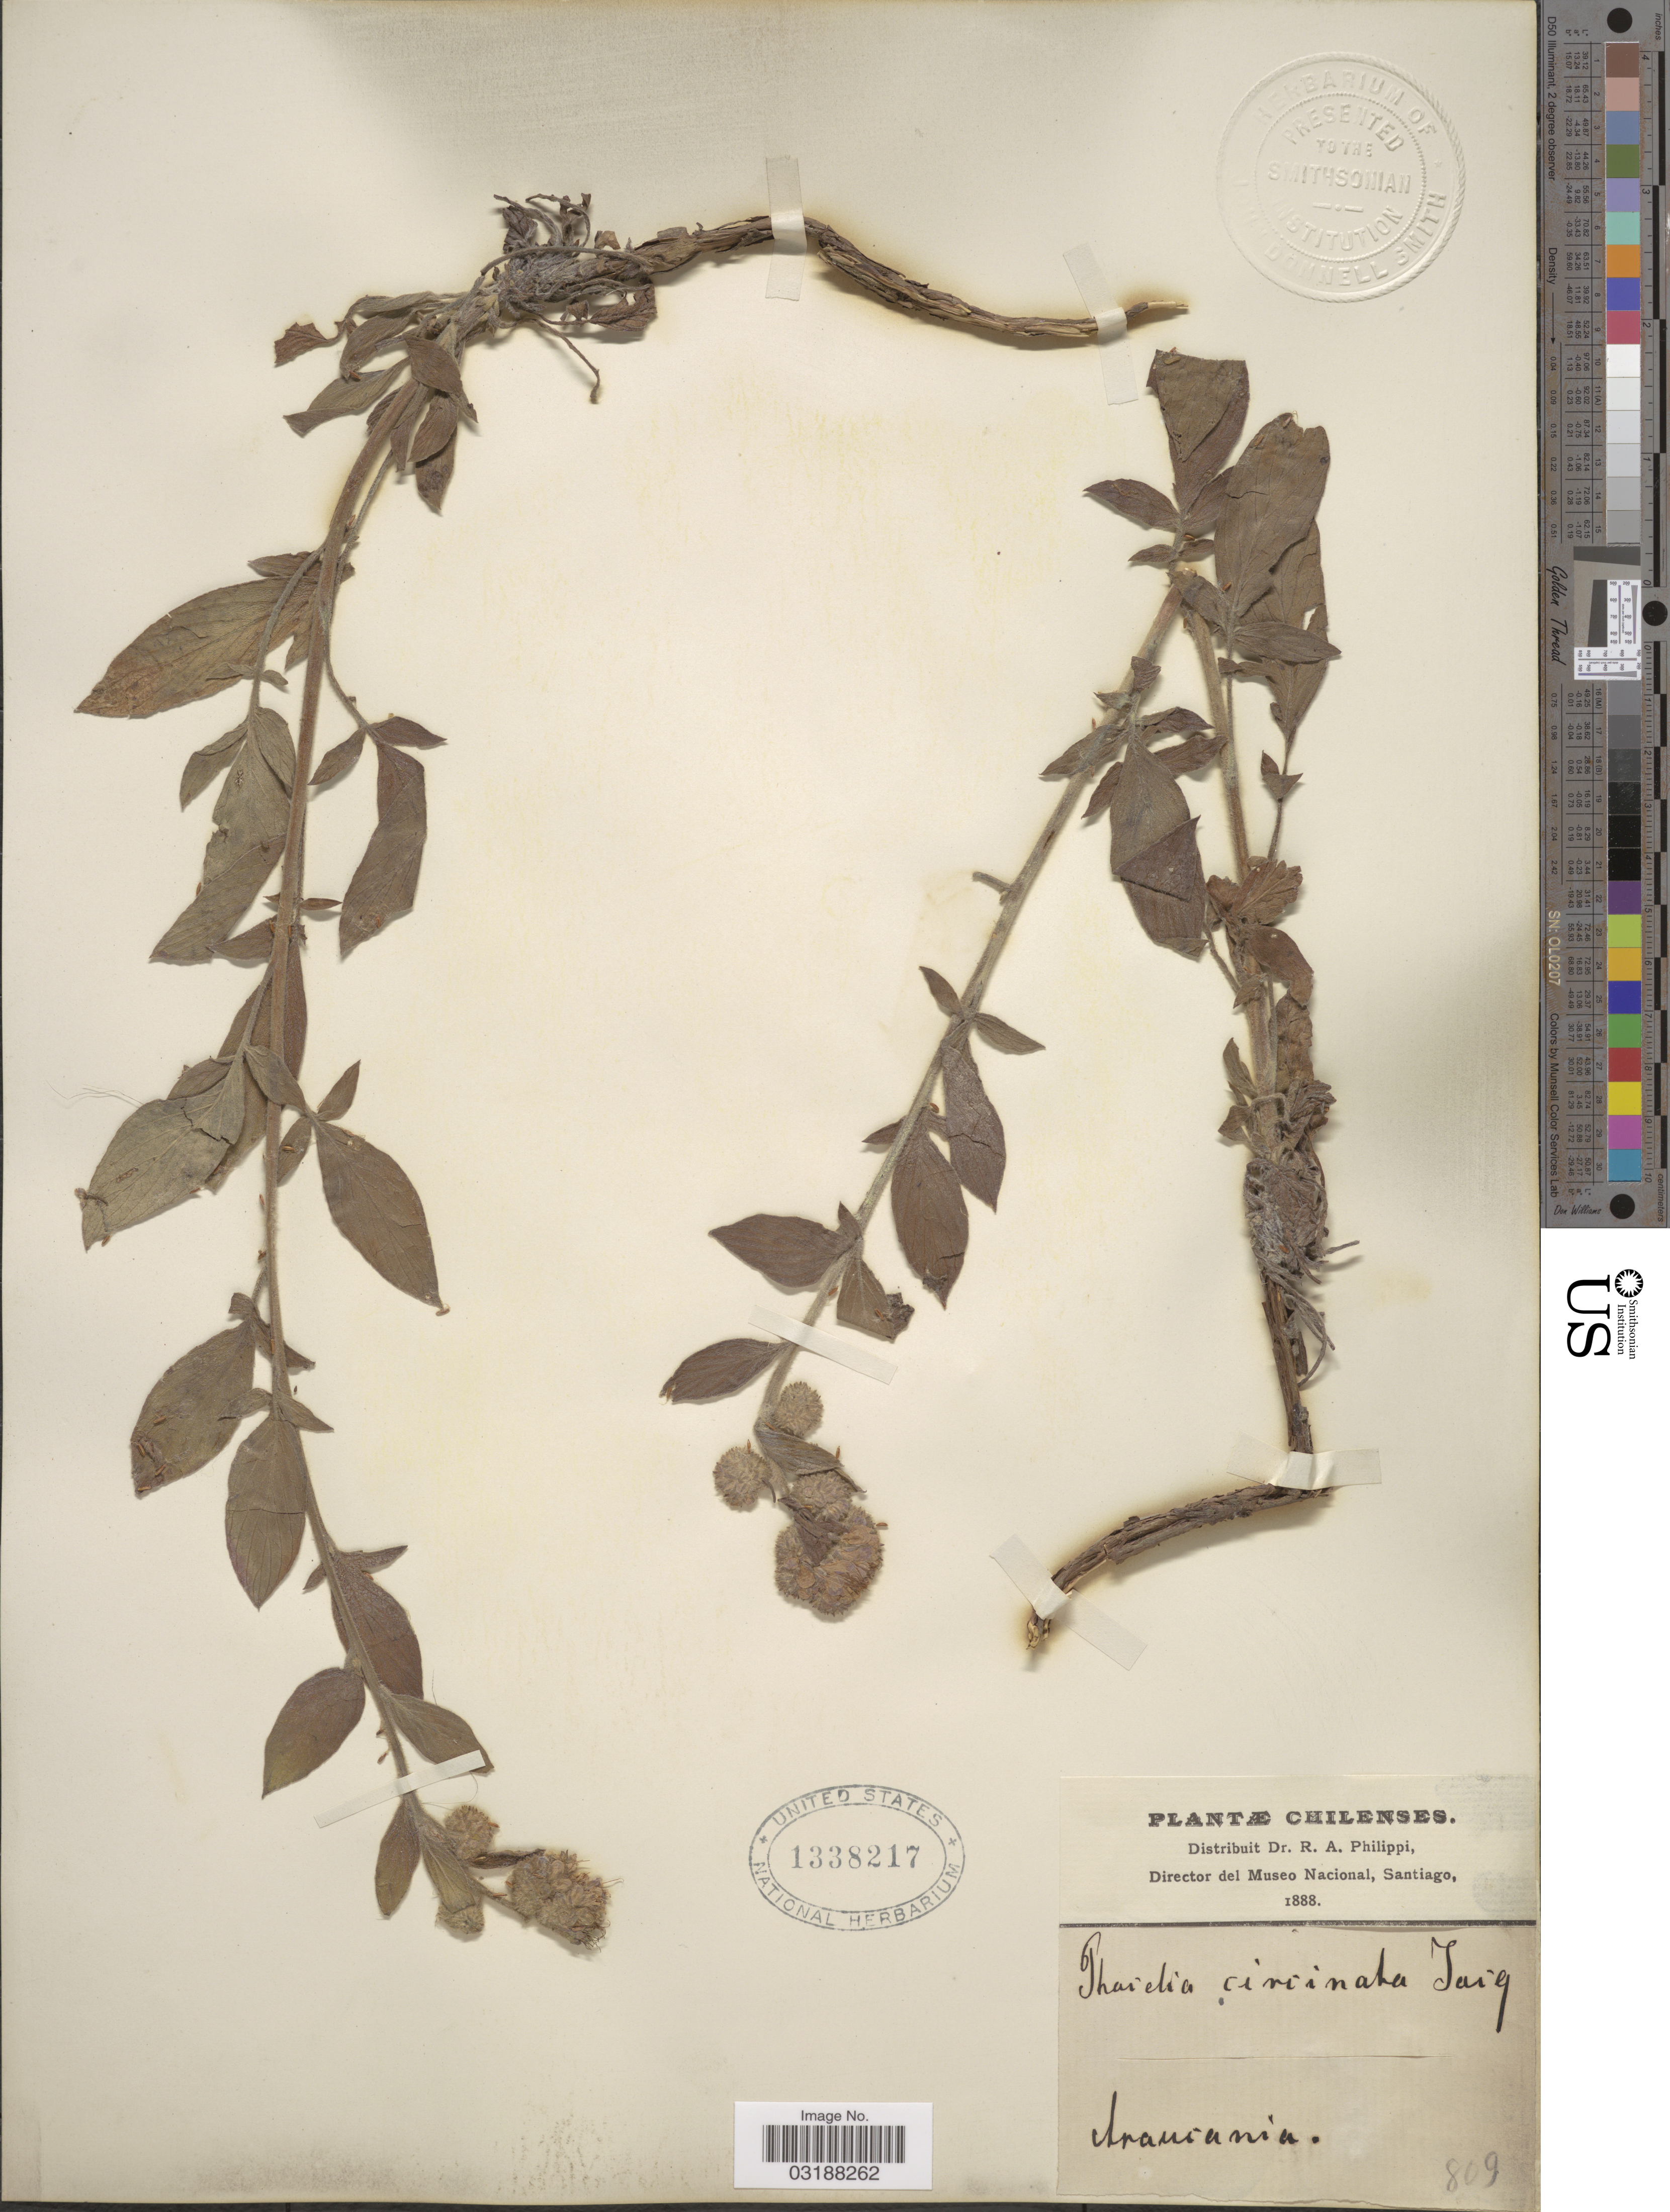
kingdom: Plantae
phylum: Tracheophyta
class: Magnoliopsida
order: Boraginales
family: Hydrophyllaceae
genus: Phacelia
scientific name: Phacelia magellanica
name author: (Lam.) Coville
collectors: ex. herb. R.A. Philippi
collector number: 809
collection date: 1888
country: Chile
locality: Araniania.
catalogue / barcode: US 1338217